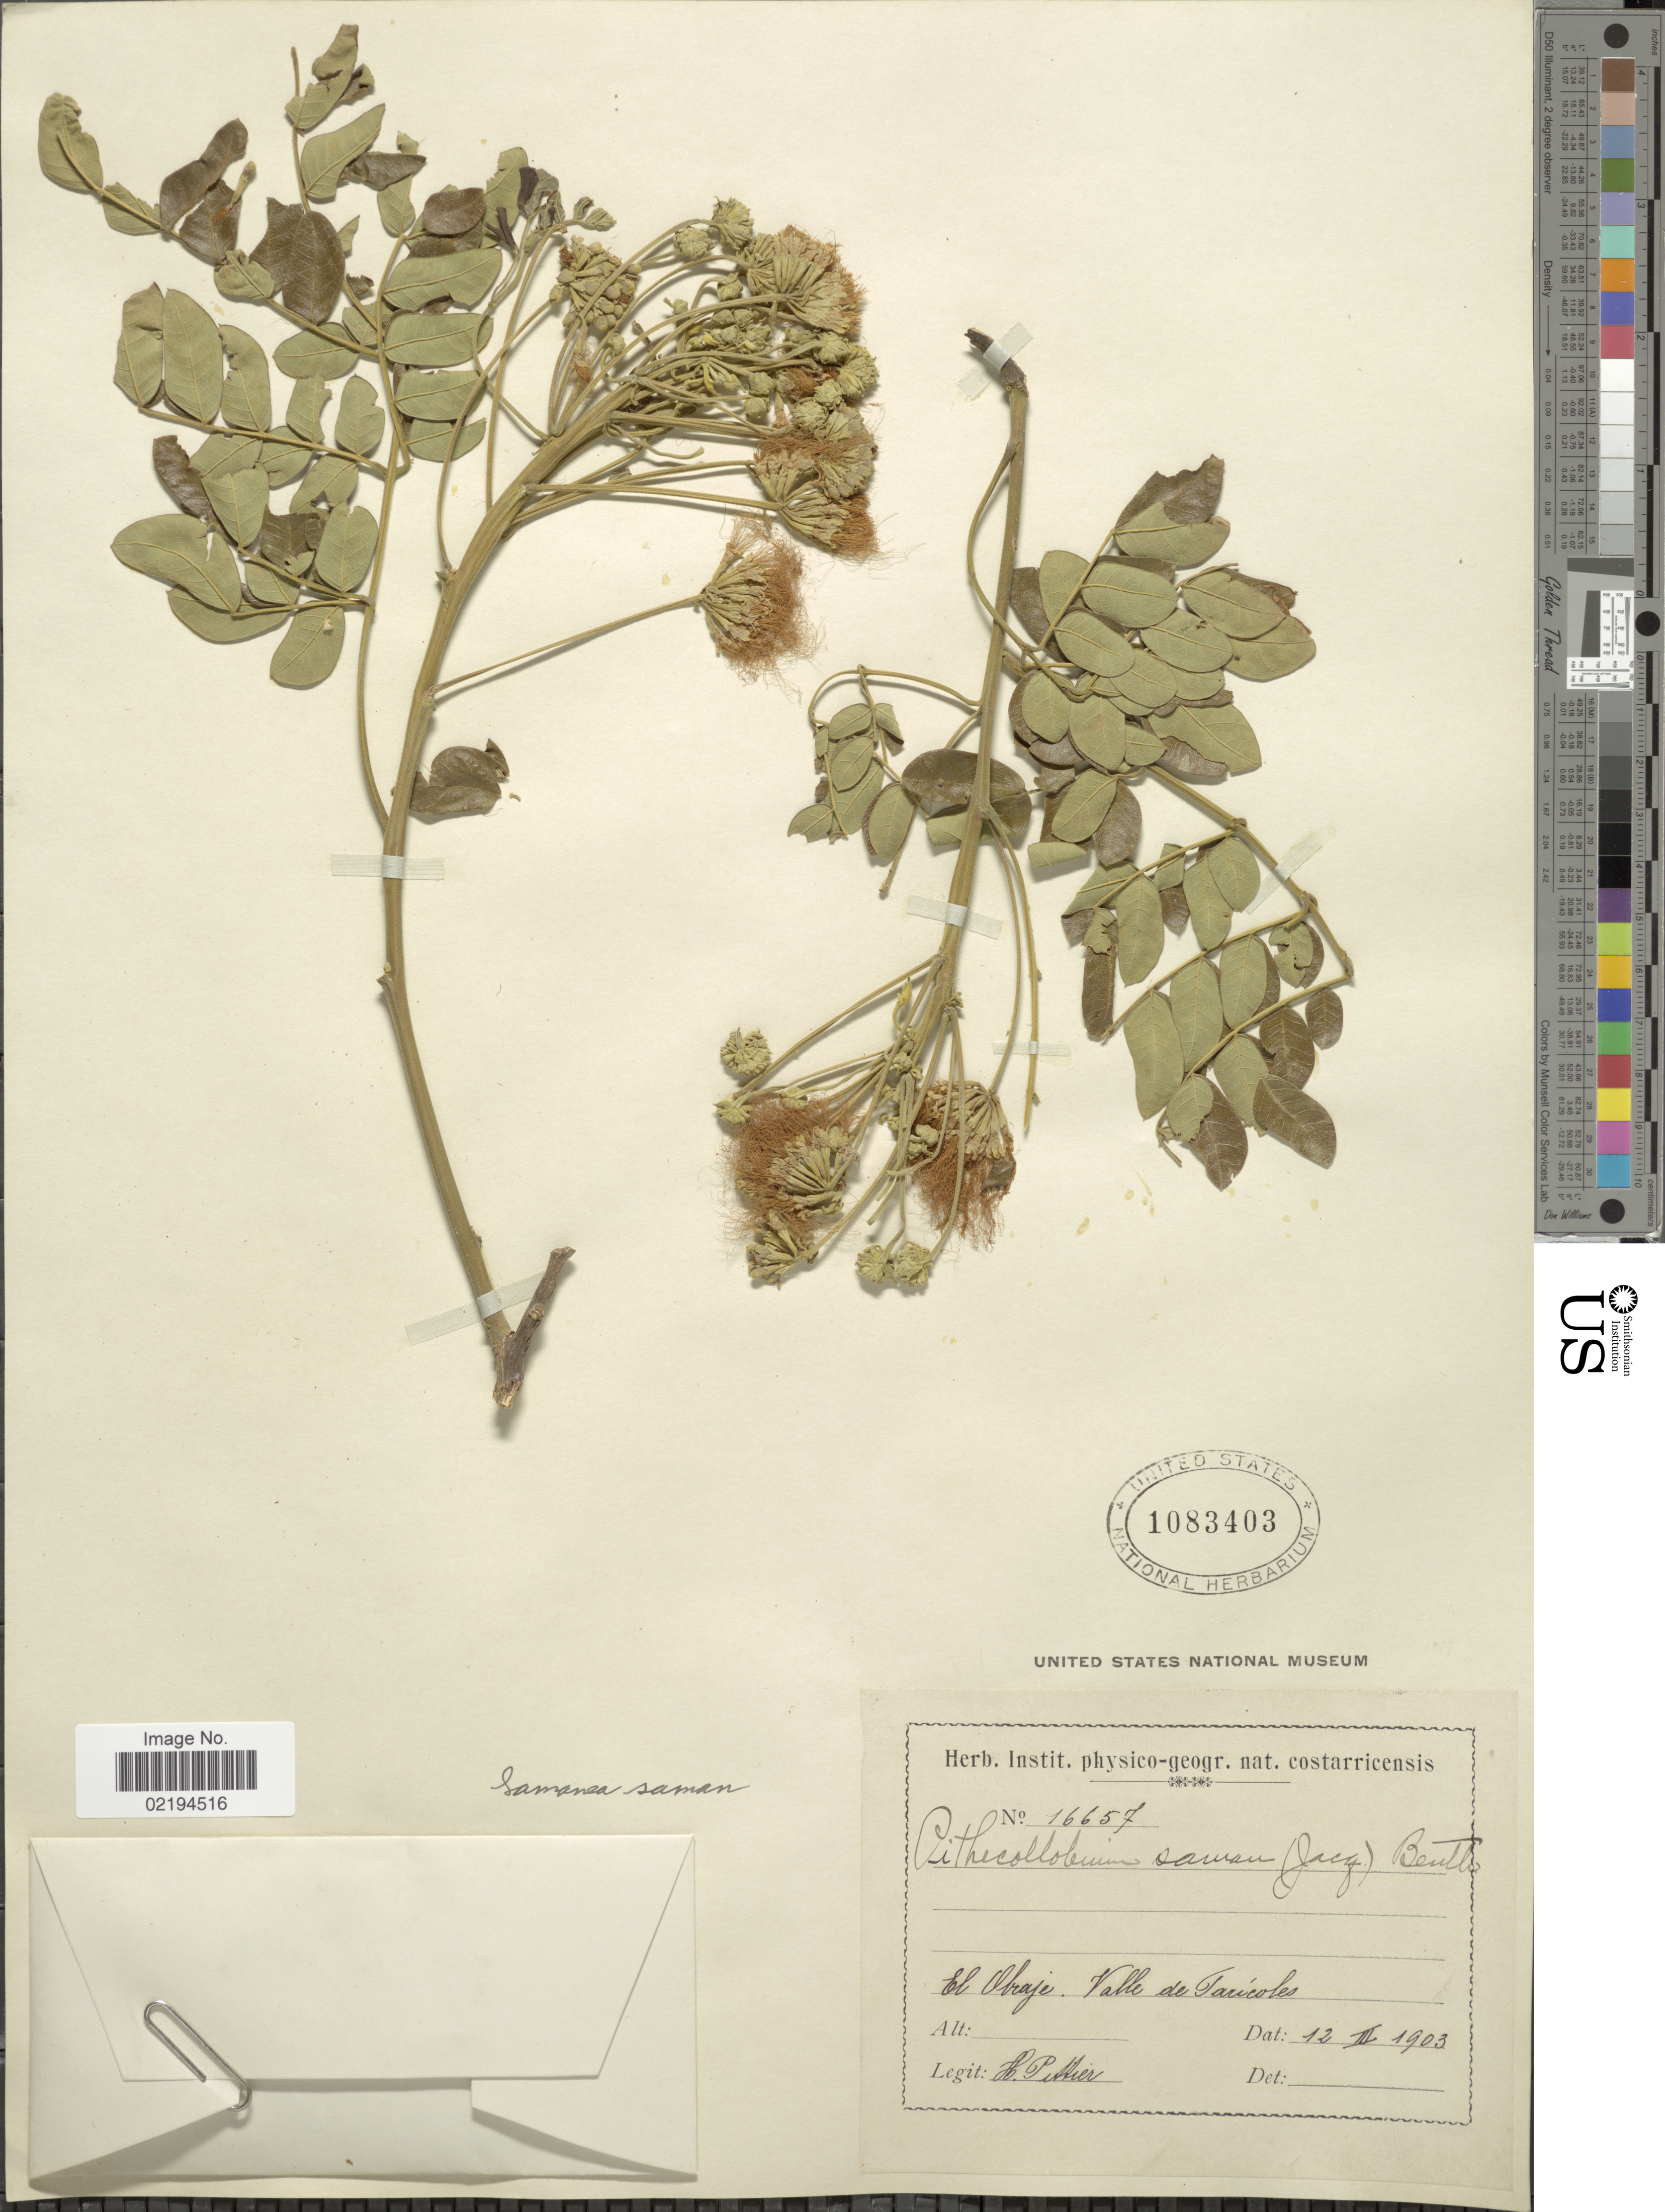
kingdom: Plantae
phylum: Tracheophyta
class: Magnoliopsida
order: Fabales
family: Fabaceae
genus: Samanea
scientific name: Samanea saman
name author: (Jacq.) Merr.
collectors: H. F. Pittier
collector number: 16657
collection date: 1903-03-12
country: Costa Rica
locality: El Obraje, Valle de Taricoles. [El Obraje, valley of Tarcoles]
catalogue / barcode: US 1083403